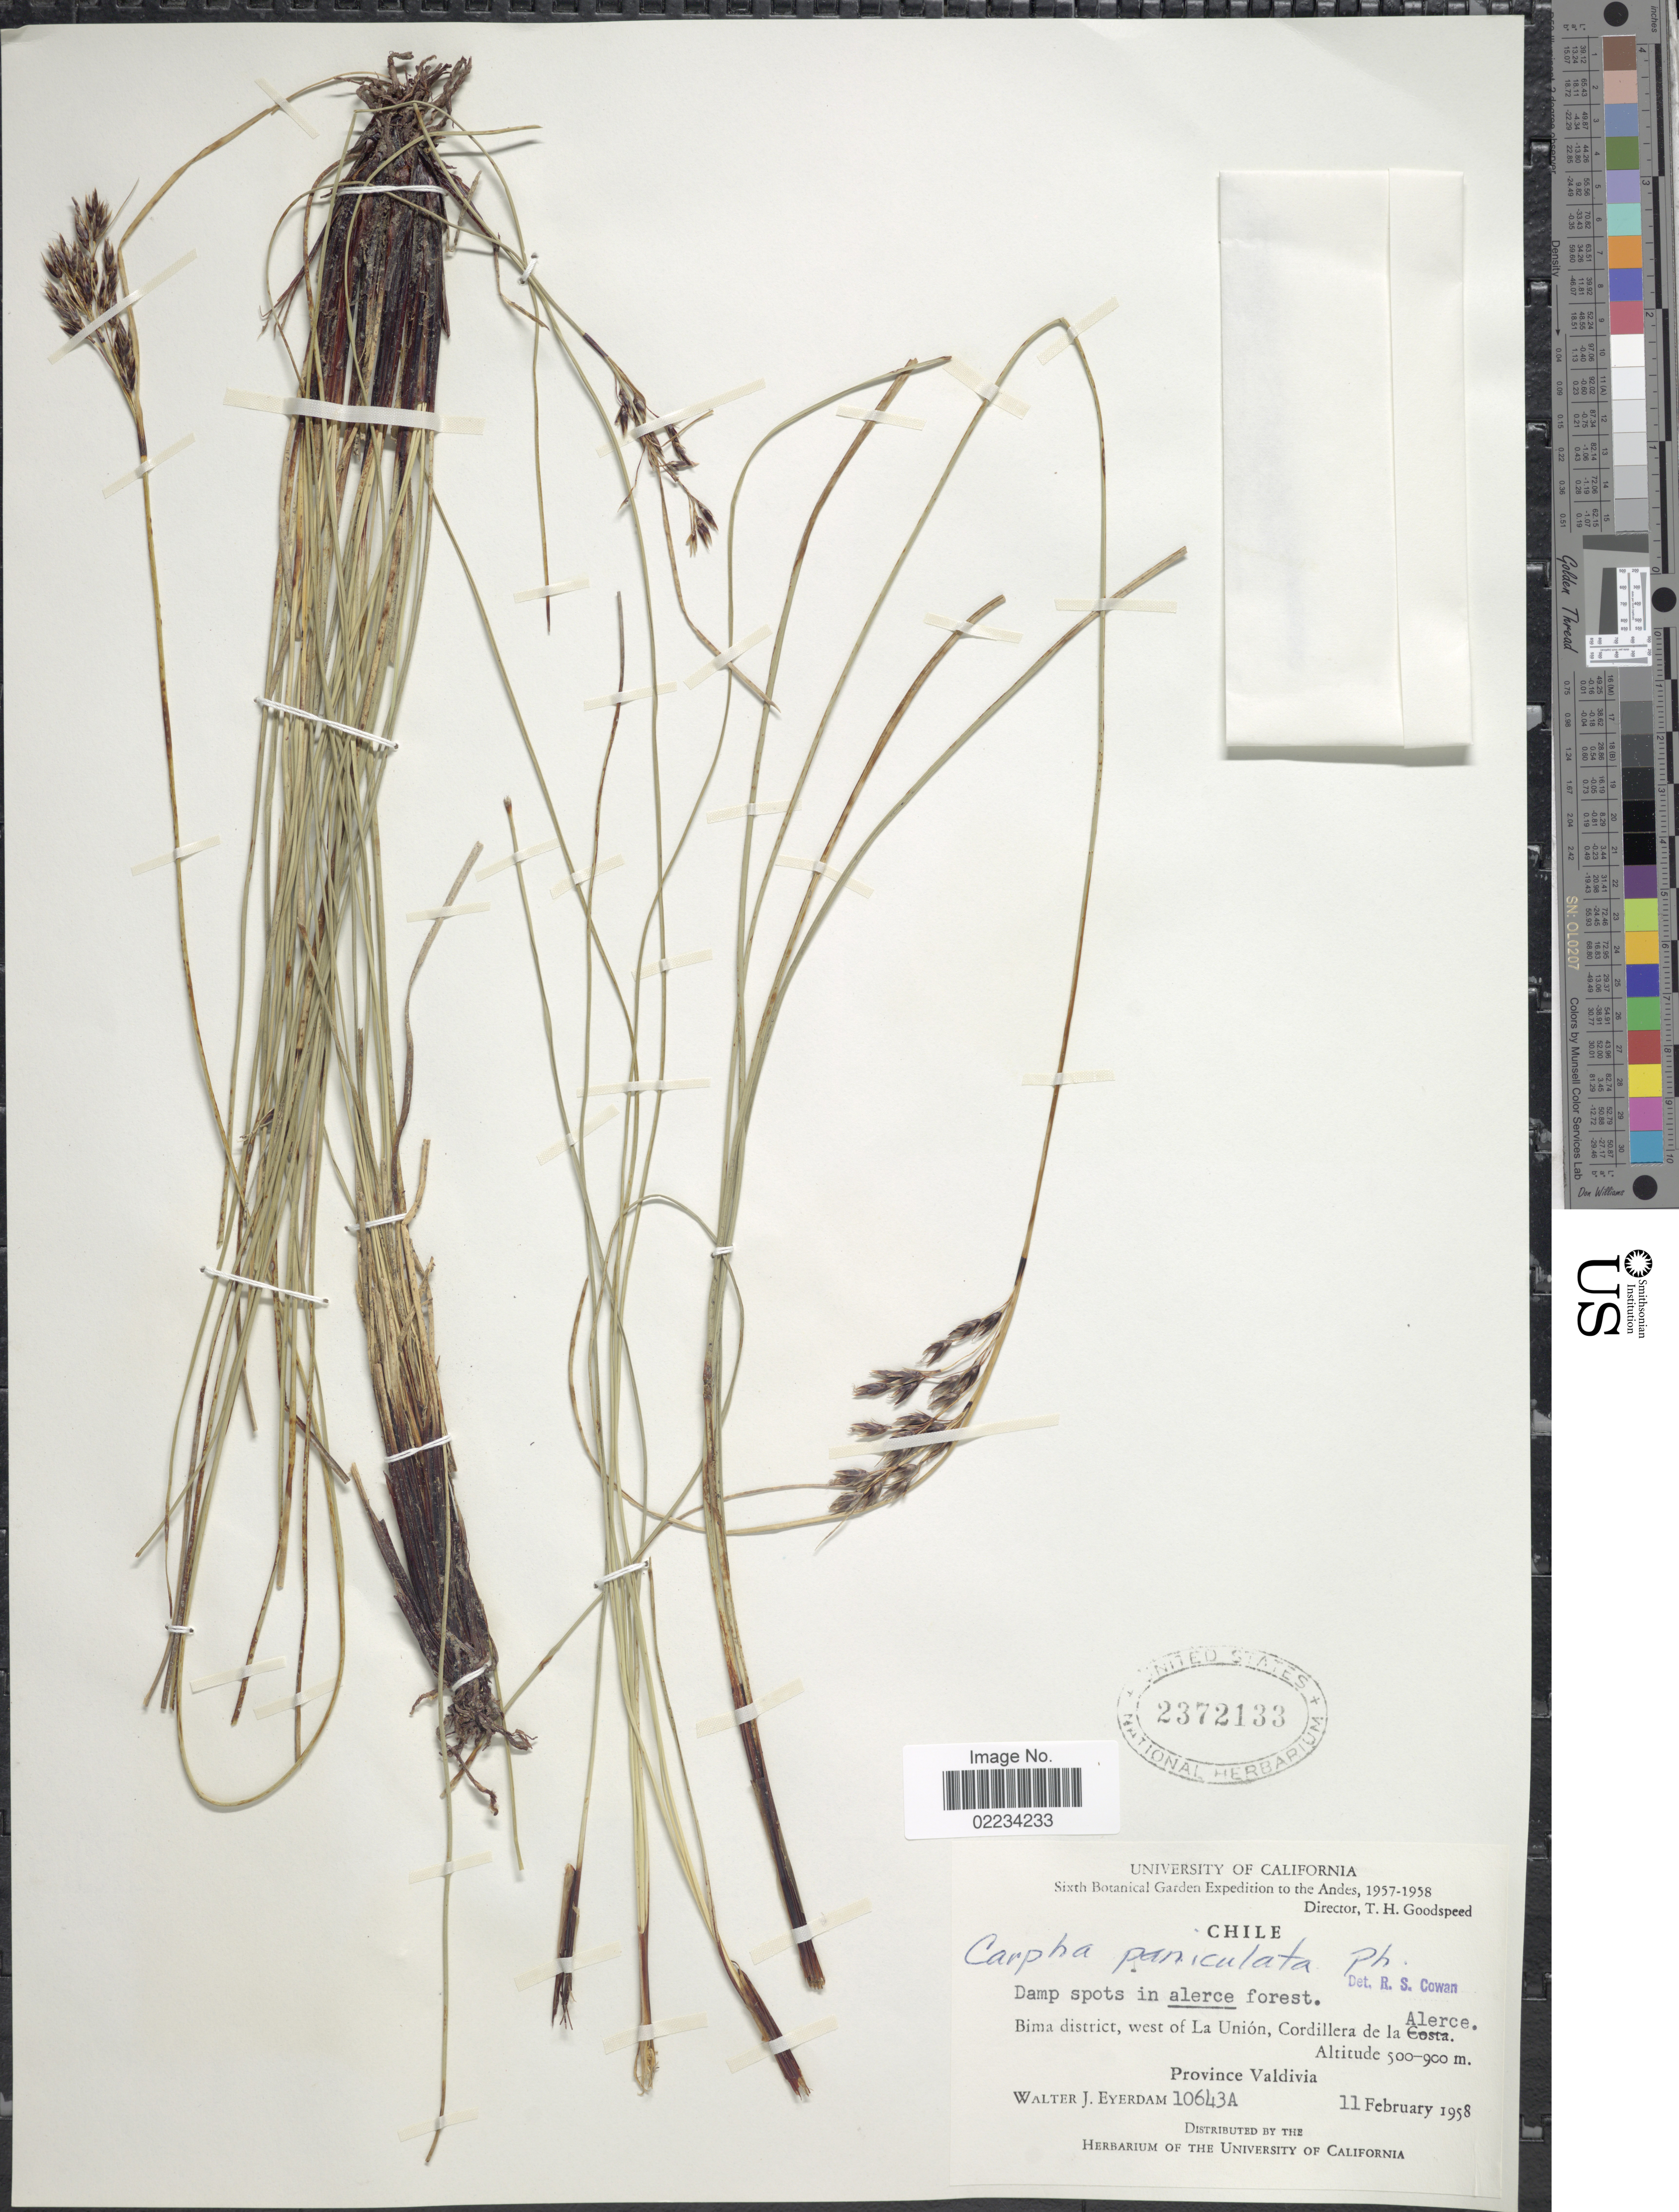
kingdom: Plantae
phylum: Tracheophyta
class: Liliopsida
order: Poales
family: Cyperaceae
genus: Schoenus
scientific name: Schoenus rhynchosporoides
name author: (Steud.) Kük.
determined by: Strong, Mark T., (BOT), Smithsonian Institution - National Museum of Natural History (UNITED STATES)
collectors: W. J. Eyerdam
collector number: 10643A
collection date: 1958-02-11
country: Chile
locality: The Andes, Bima district, west of La Unión, Cordillera de la Alerce, Province Valdivia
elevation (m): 500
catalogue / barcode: US 2372133